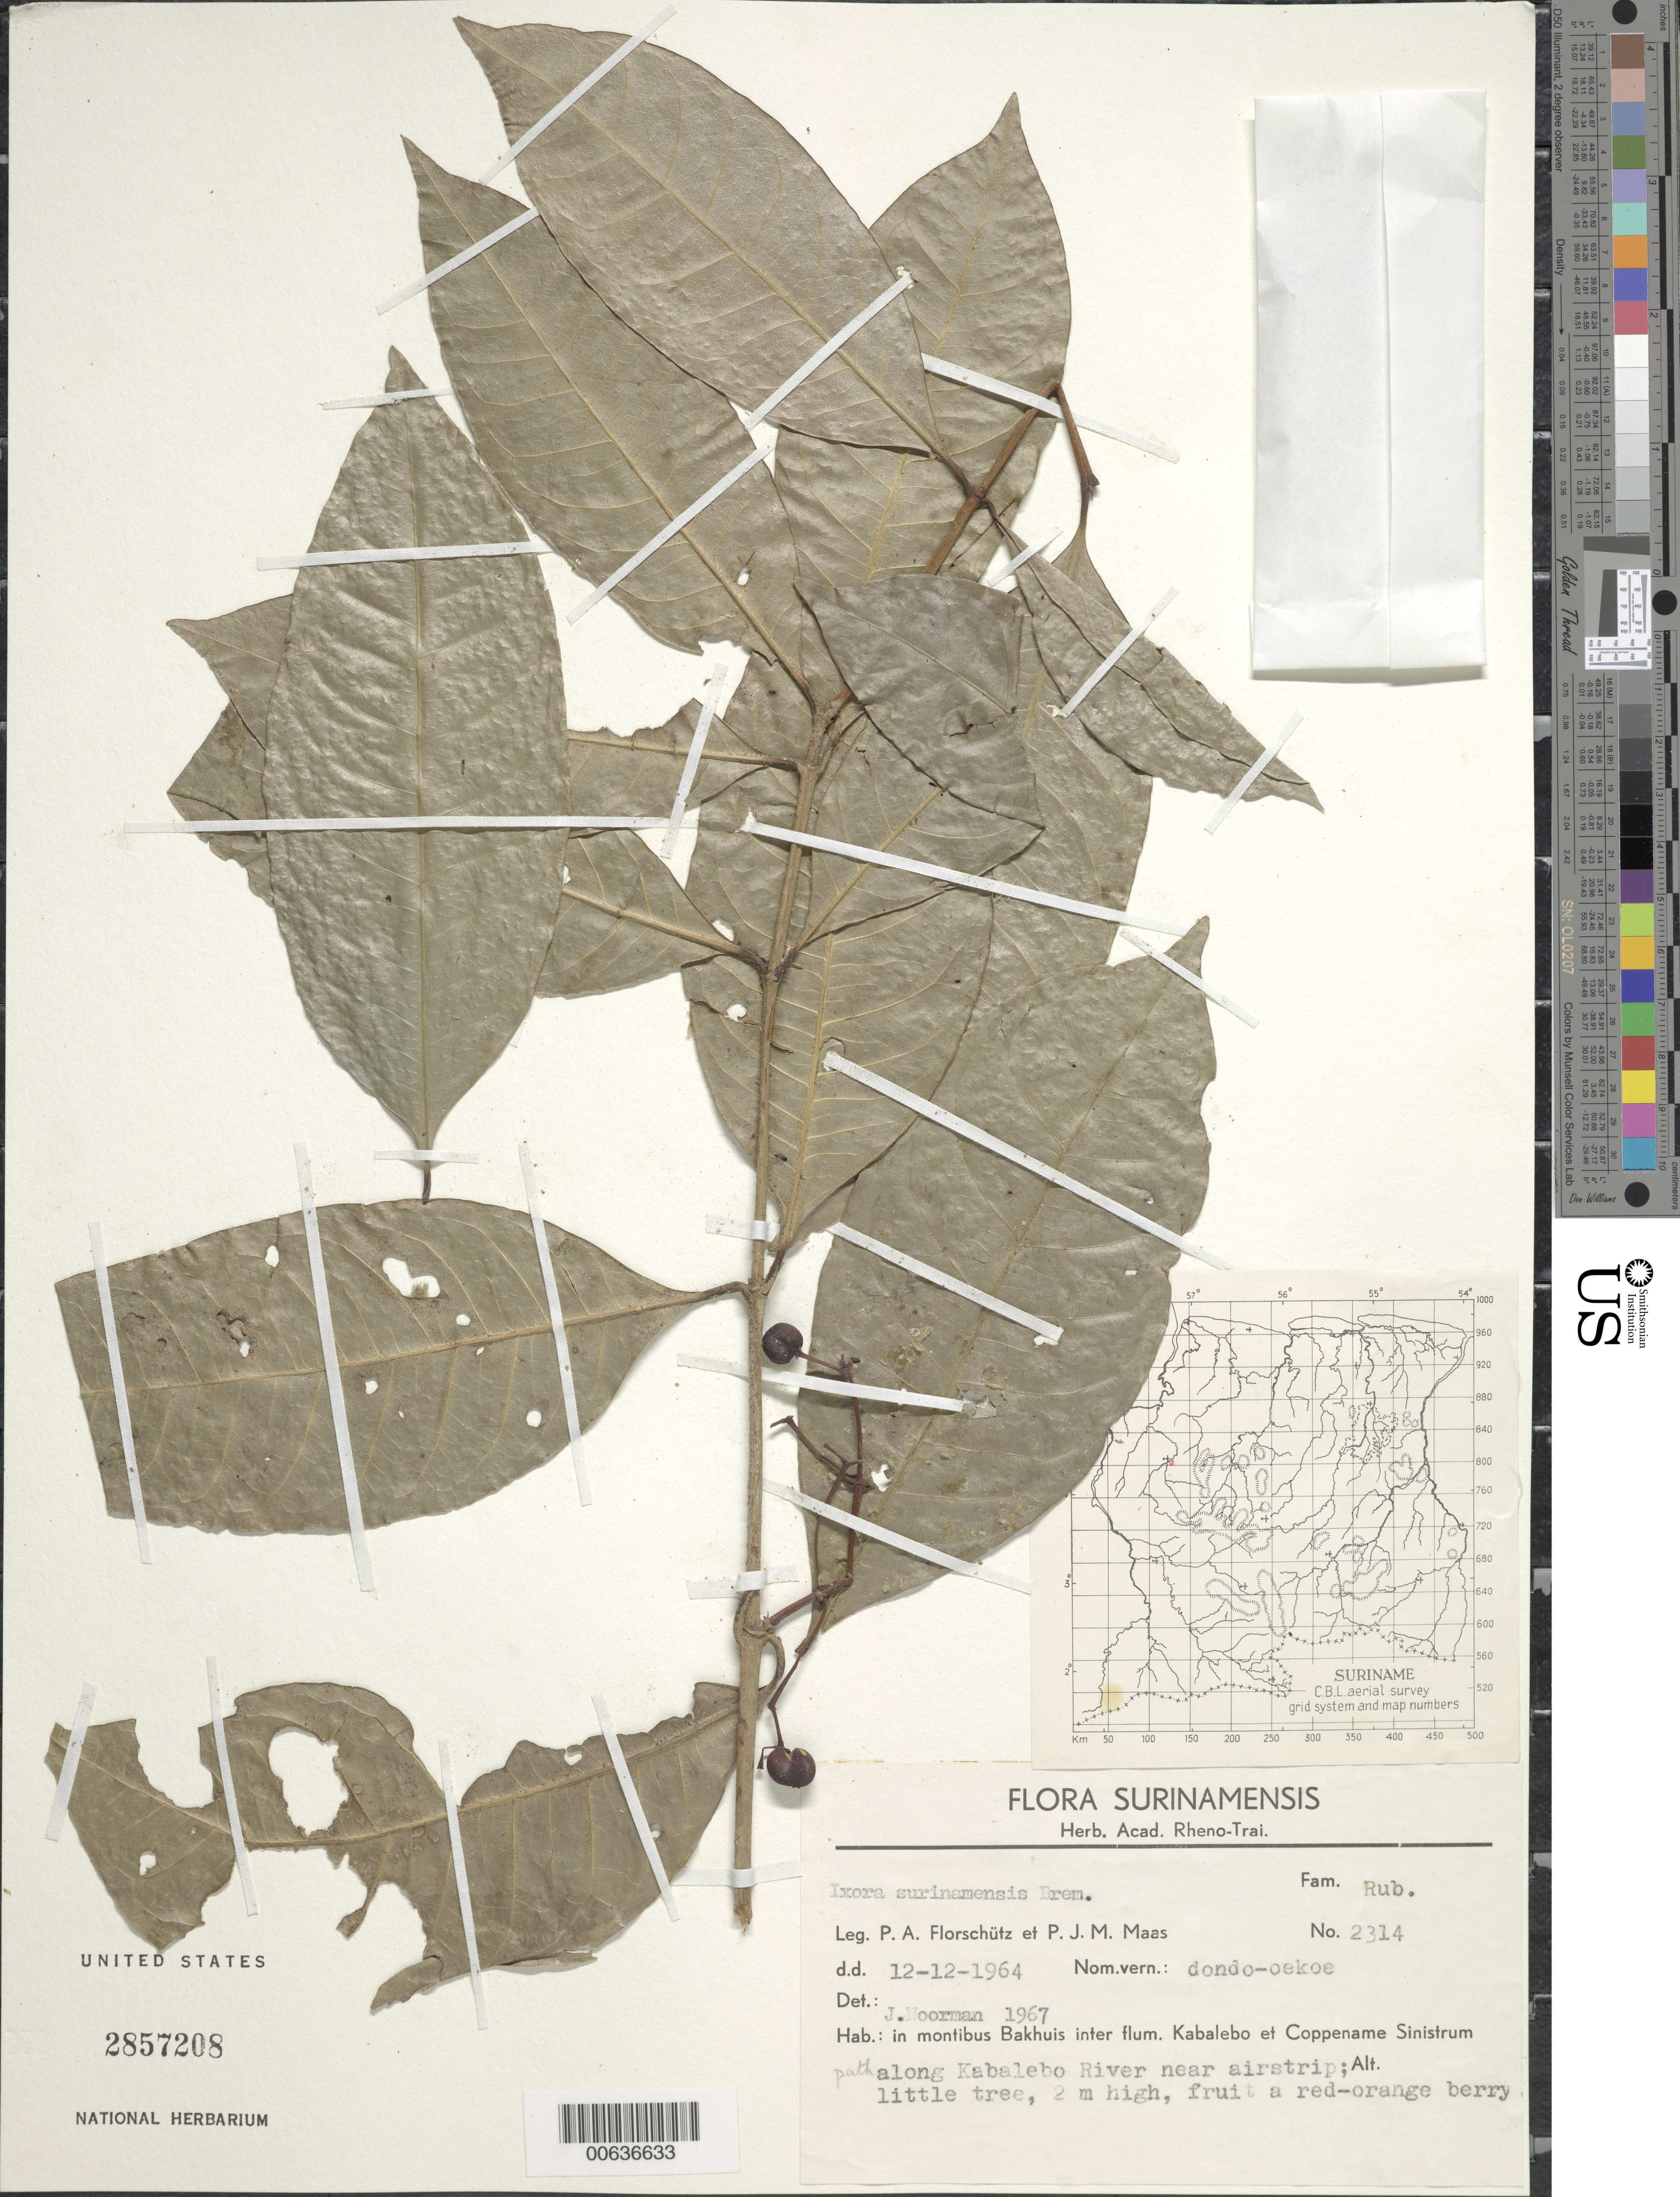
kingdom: Plantae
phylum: Tracheophyta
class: Magnoliopsida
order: Gentianales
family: Rubiaceae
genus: Ixora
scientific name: Ixora surinamensis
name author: Bremek.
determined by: Koek-Noorman, J.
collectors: P. Florschütz & P. Maas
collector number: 2314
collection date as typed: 12-Dec-64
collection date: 1964-12-12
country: Suriname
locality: Mont Bakhuis, betw. Kabalebo & Coppename Sinistrum Rivers, along Kabalebo R. near airstrip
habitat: Path along river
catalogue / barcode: US 2857208